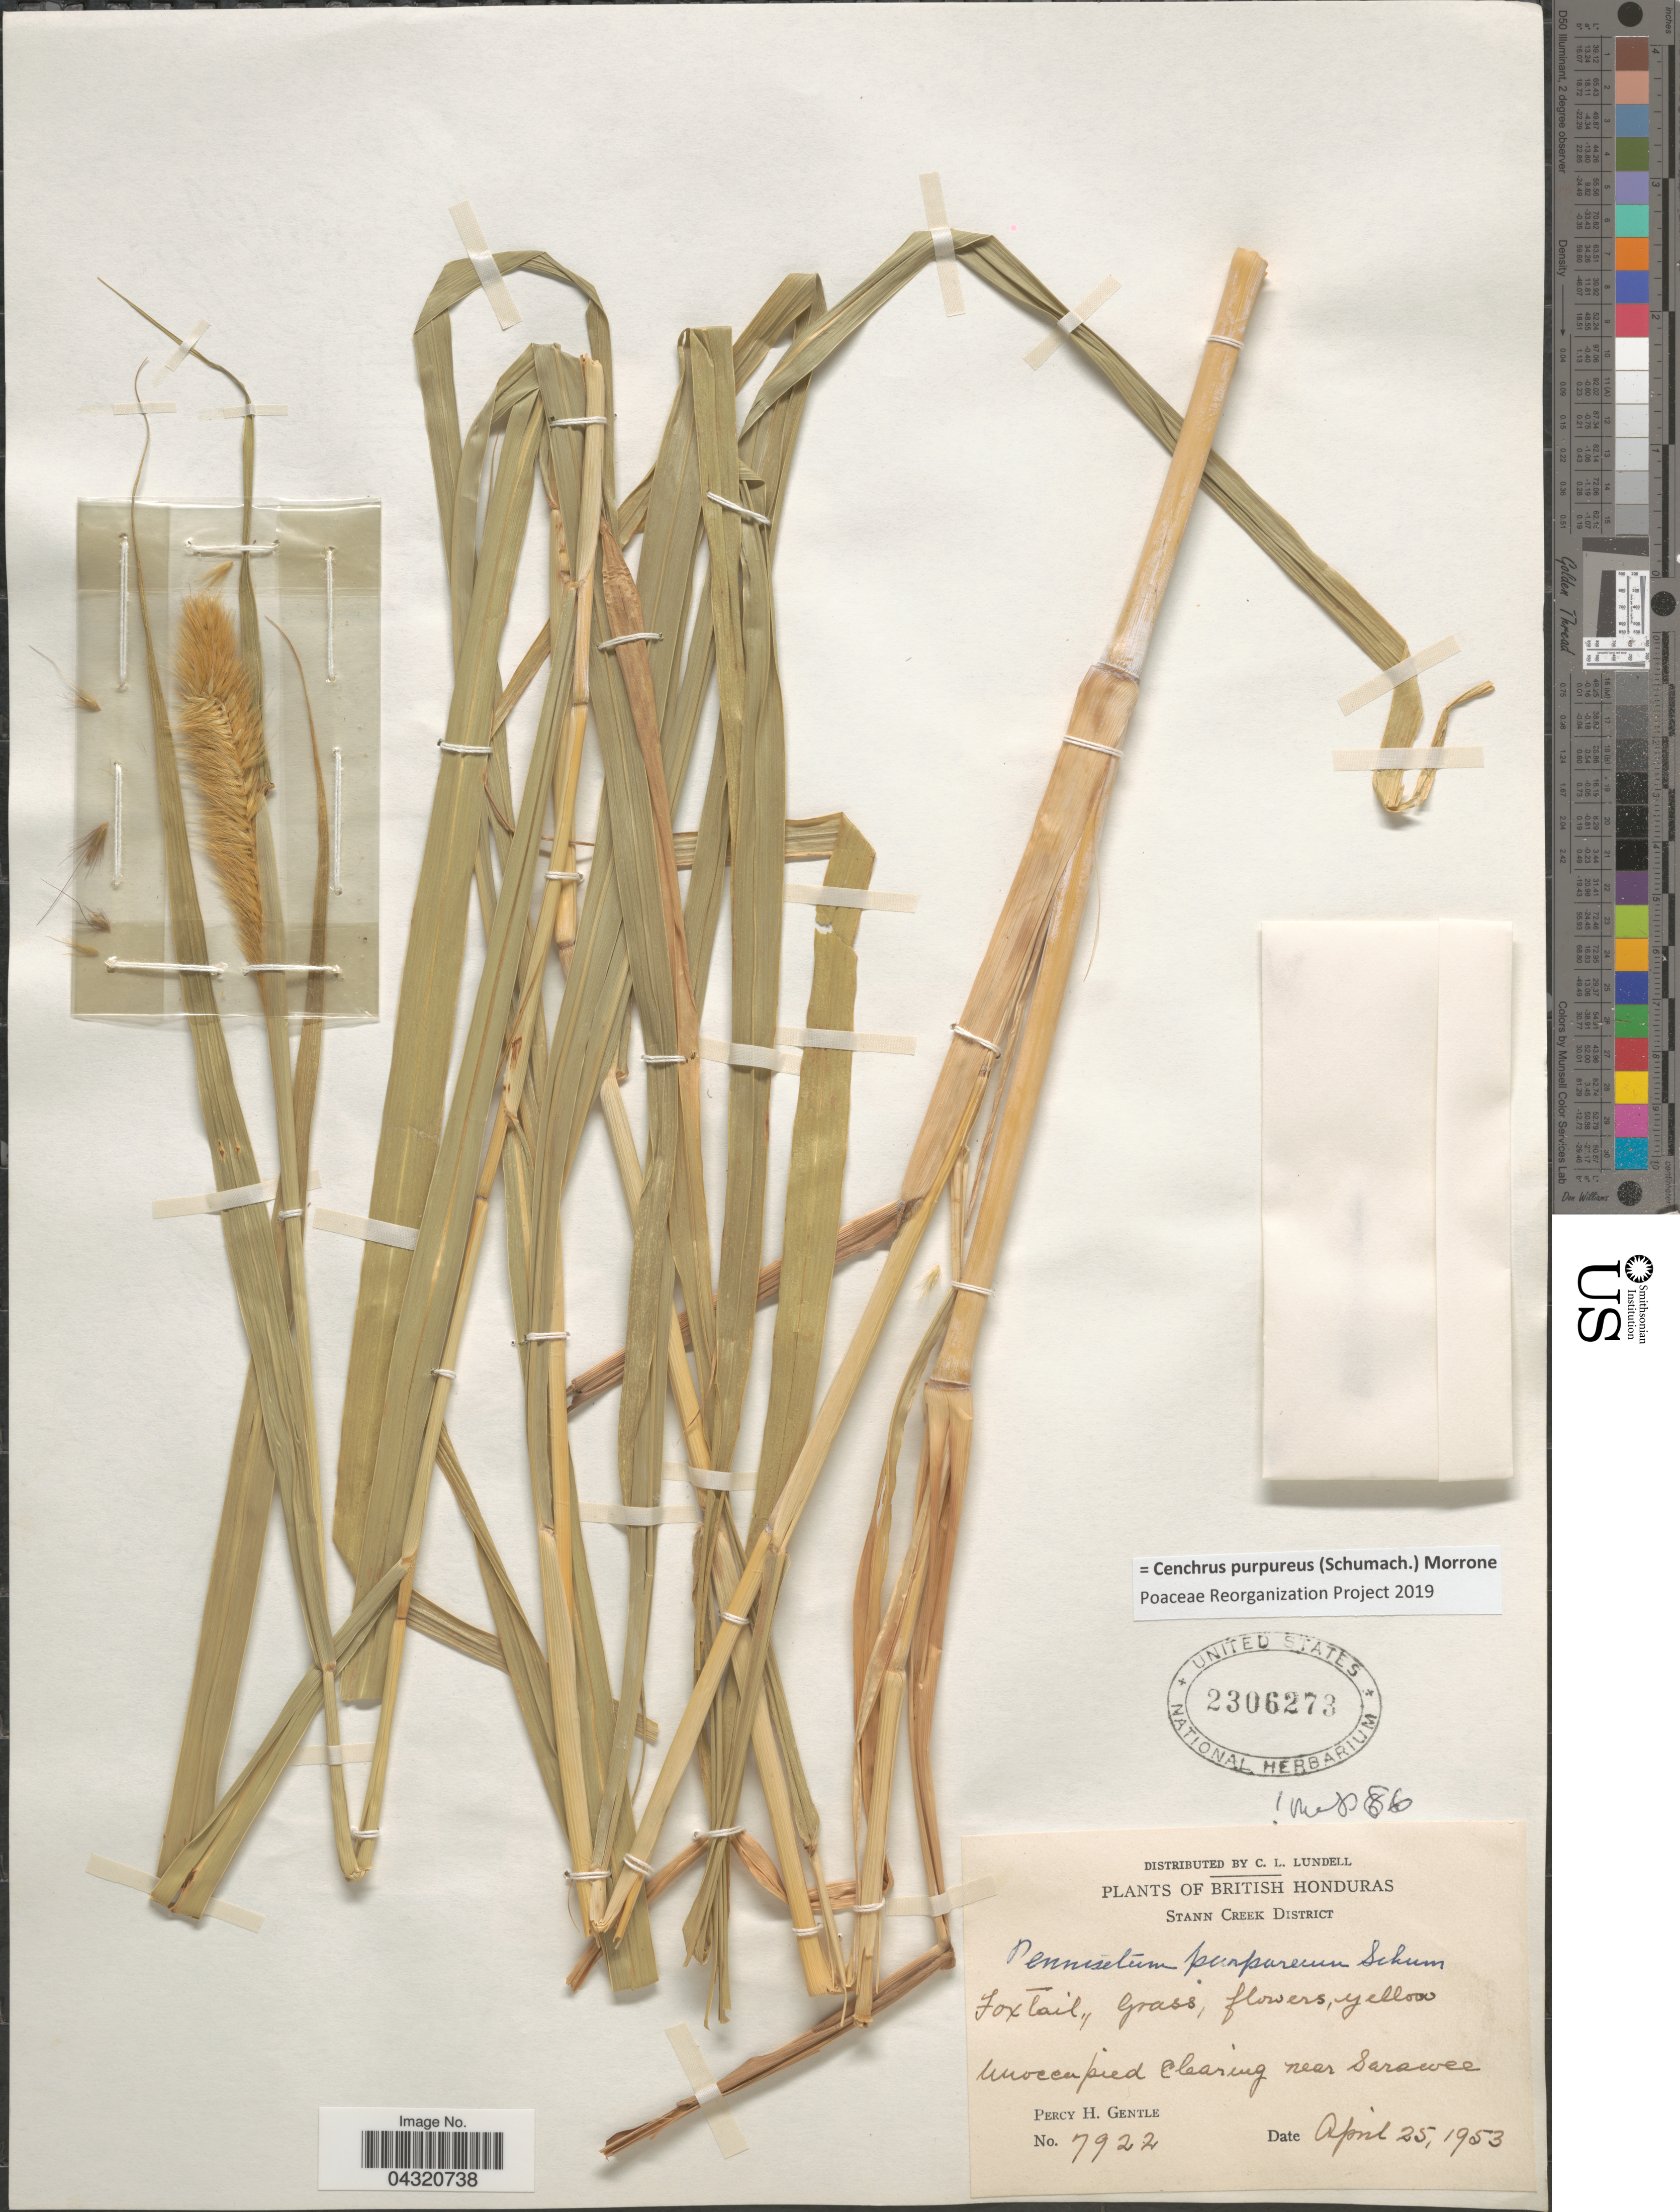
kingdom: Plantae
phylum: Tracheophyta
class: Liliopsida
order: Poales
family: Poaceae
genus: Cenchrus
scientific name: Cenchrus purpureus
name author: (Schumach.) Morrone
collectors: P. H. Gentle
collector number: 7922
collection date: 1953-04-25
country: Belize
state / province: Stann Creek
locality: British Honduras. Stann Creek District. Unoccupied clearing near Sarawee.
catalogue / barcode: US 2306273